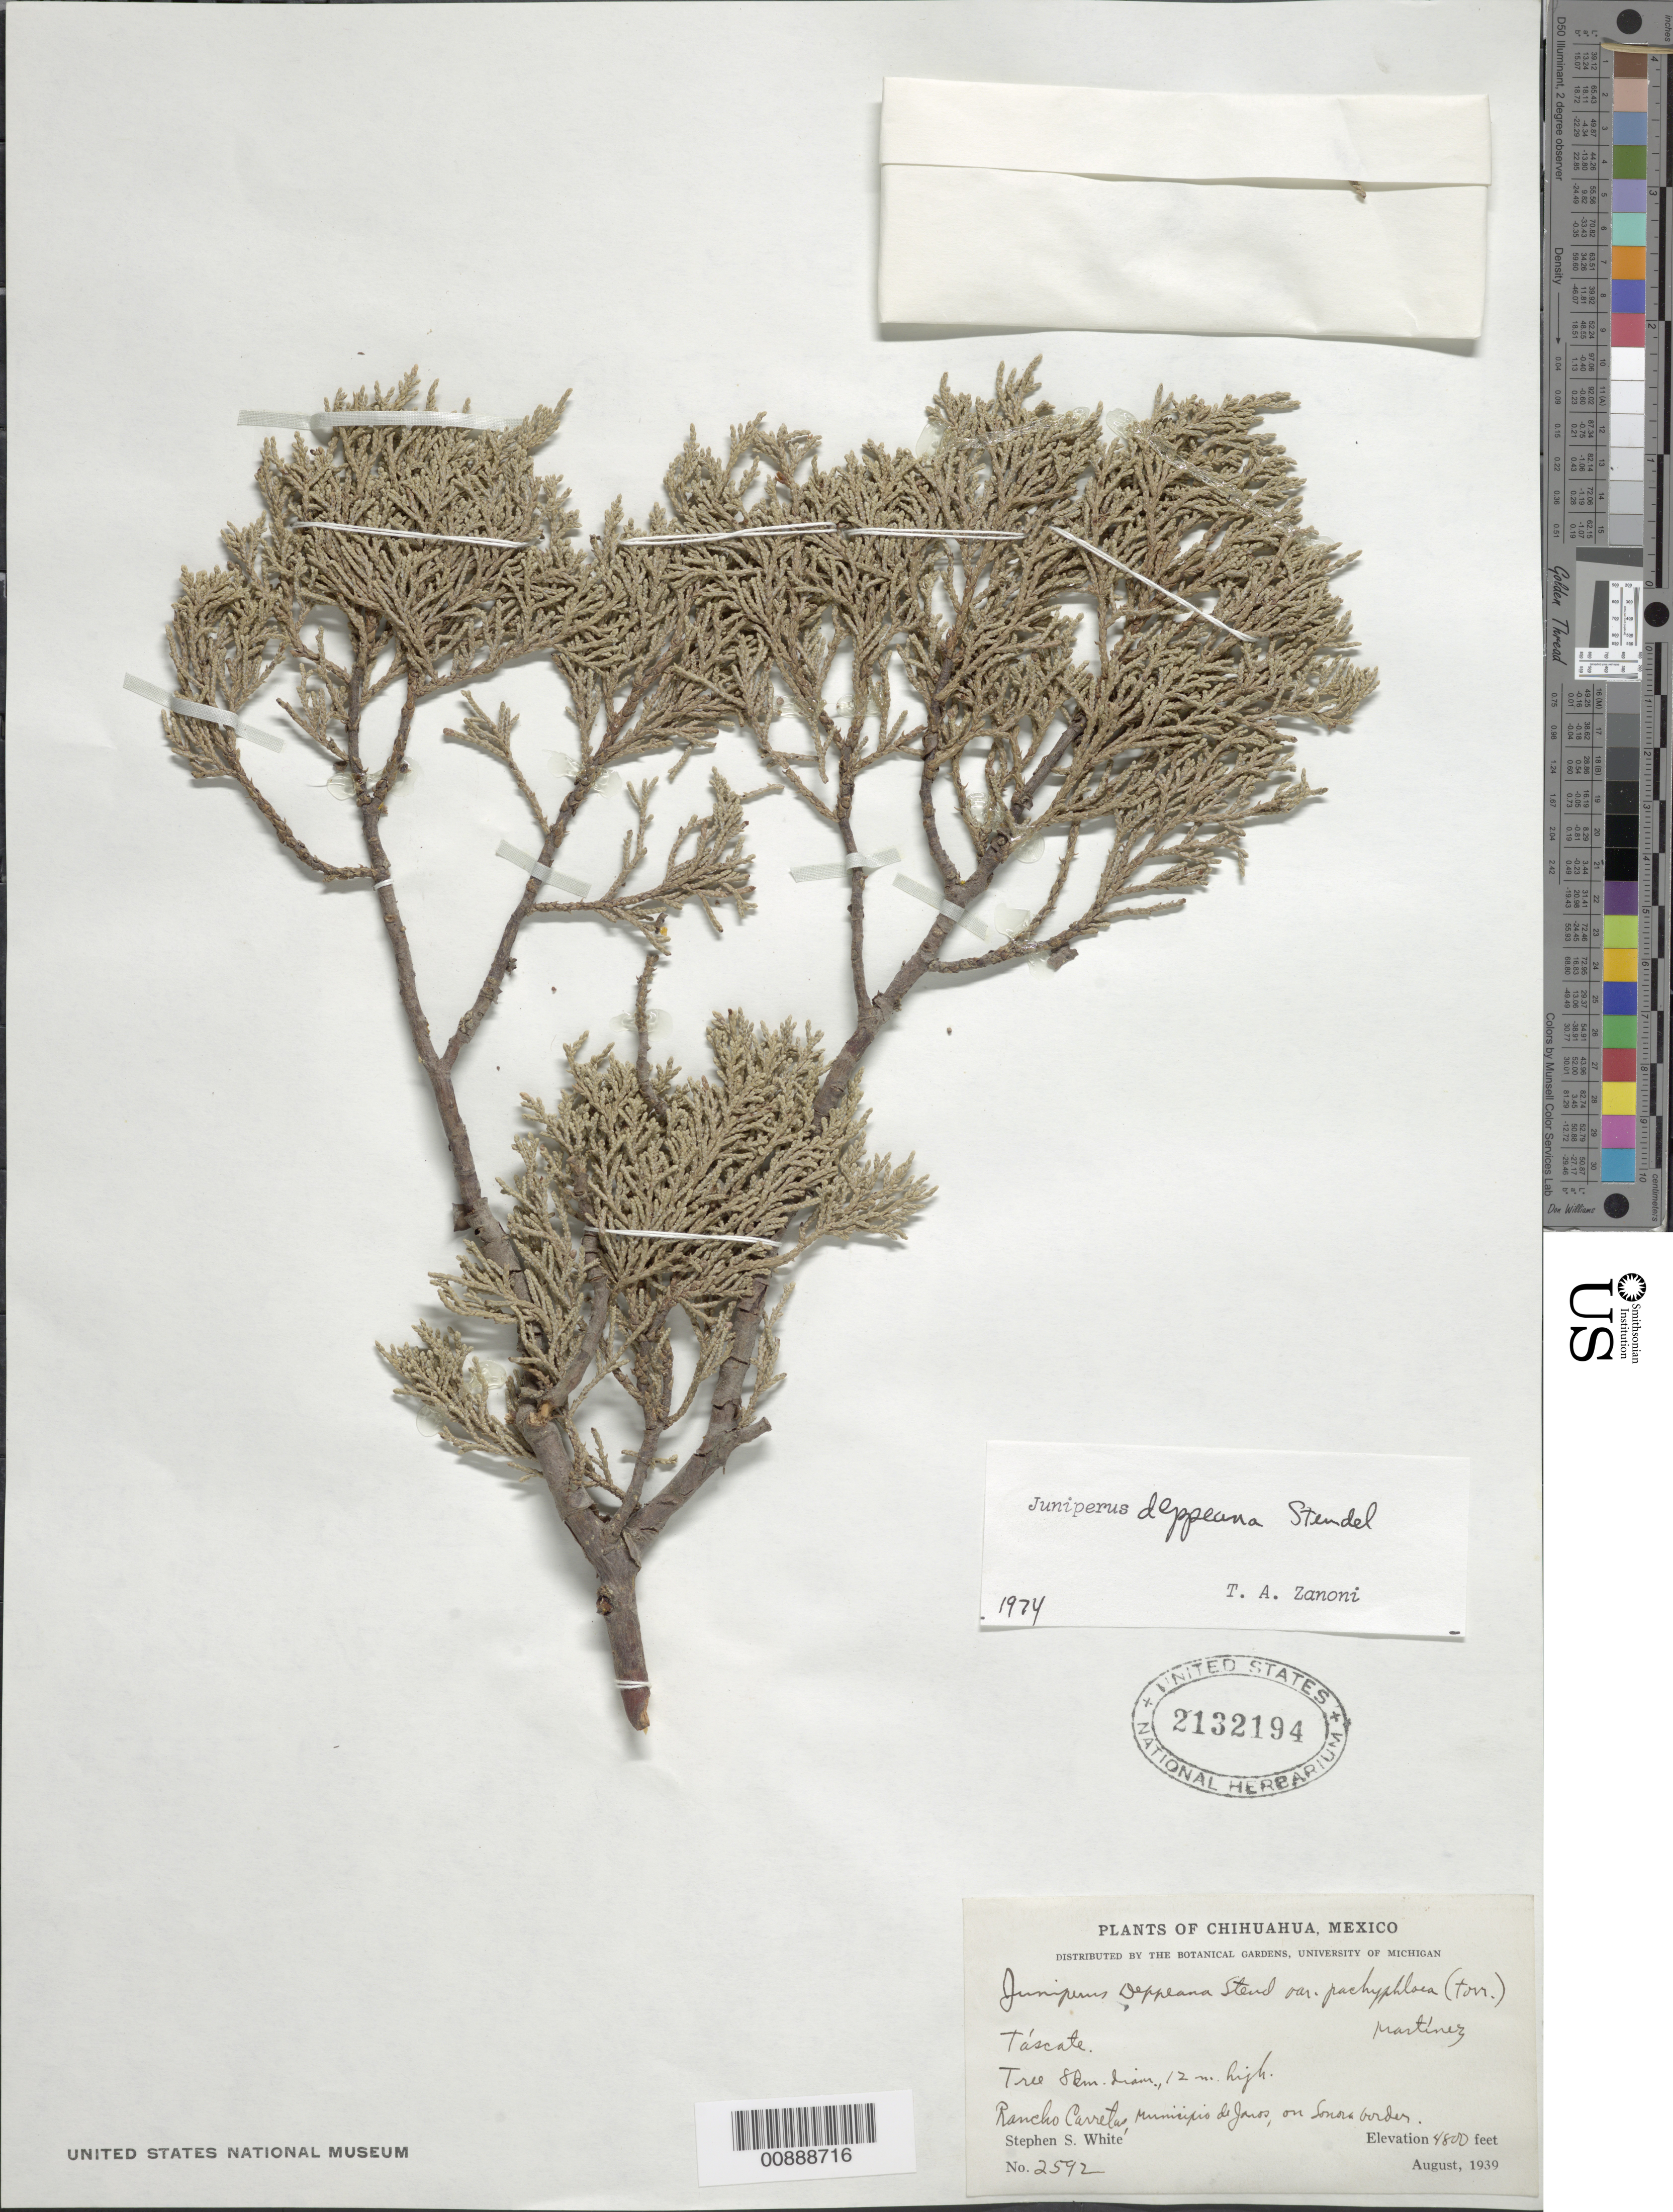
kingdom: Plantae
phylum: Tracheophyta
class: Pinopsida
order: Pinales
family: Cupressaceae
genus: Juniperus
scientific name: Juniperus deppeana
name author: Steud.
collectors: S. S. White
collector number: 2592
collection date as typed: Aug 1939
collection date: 1939-08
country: Mexico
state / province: Chihuahua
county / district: Janos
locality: Rancho Carretas, Municipio de Janos, on Sonora border.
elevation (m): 1463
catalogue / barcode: US 2132194